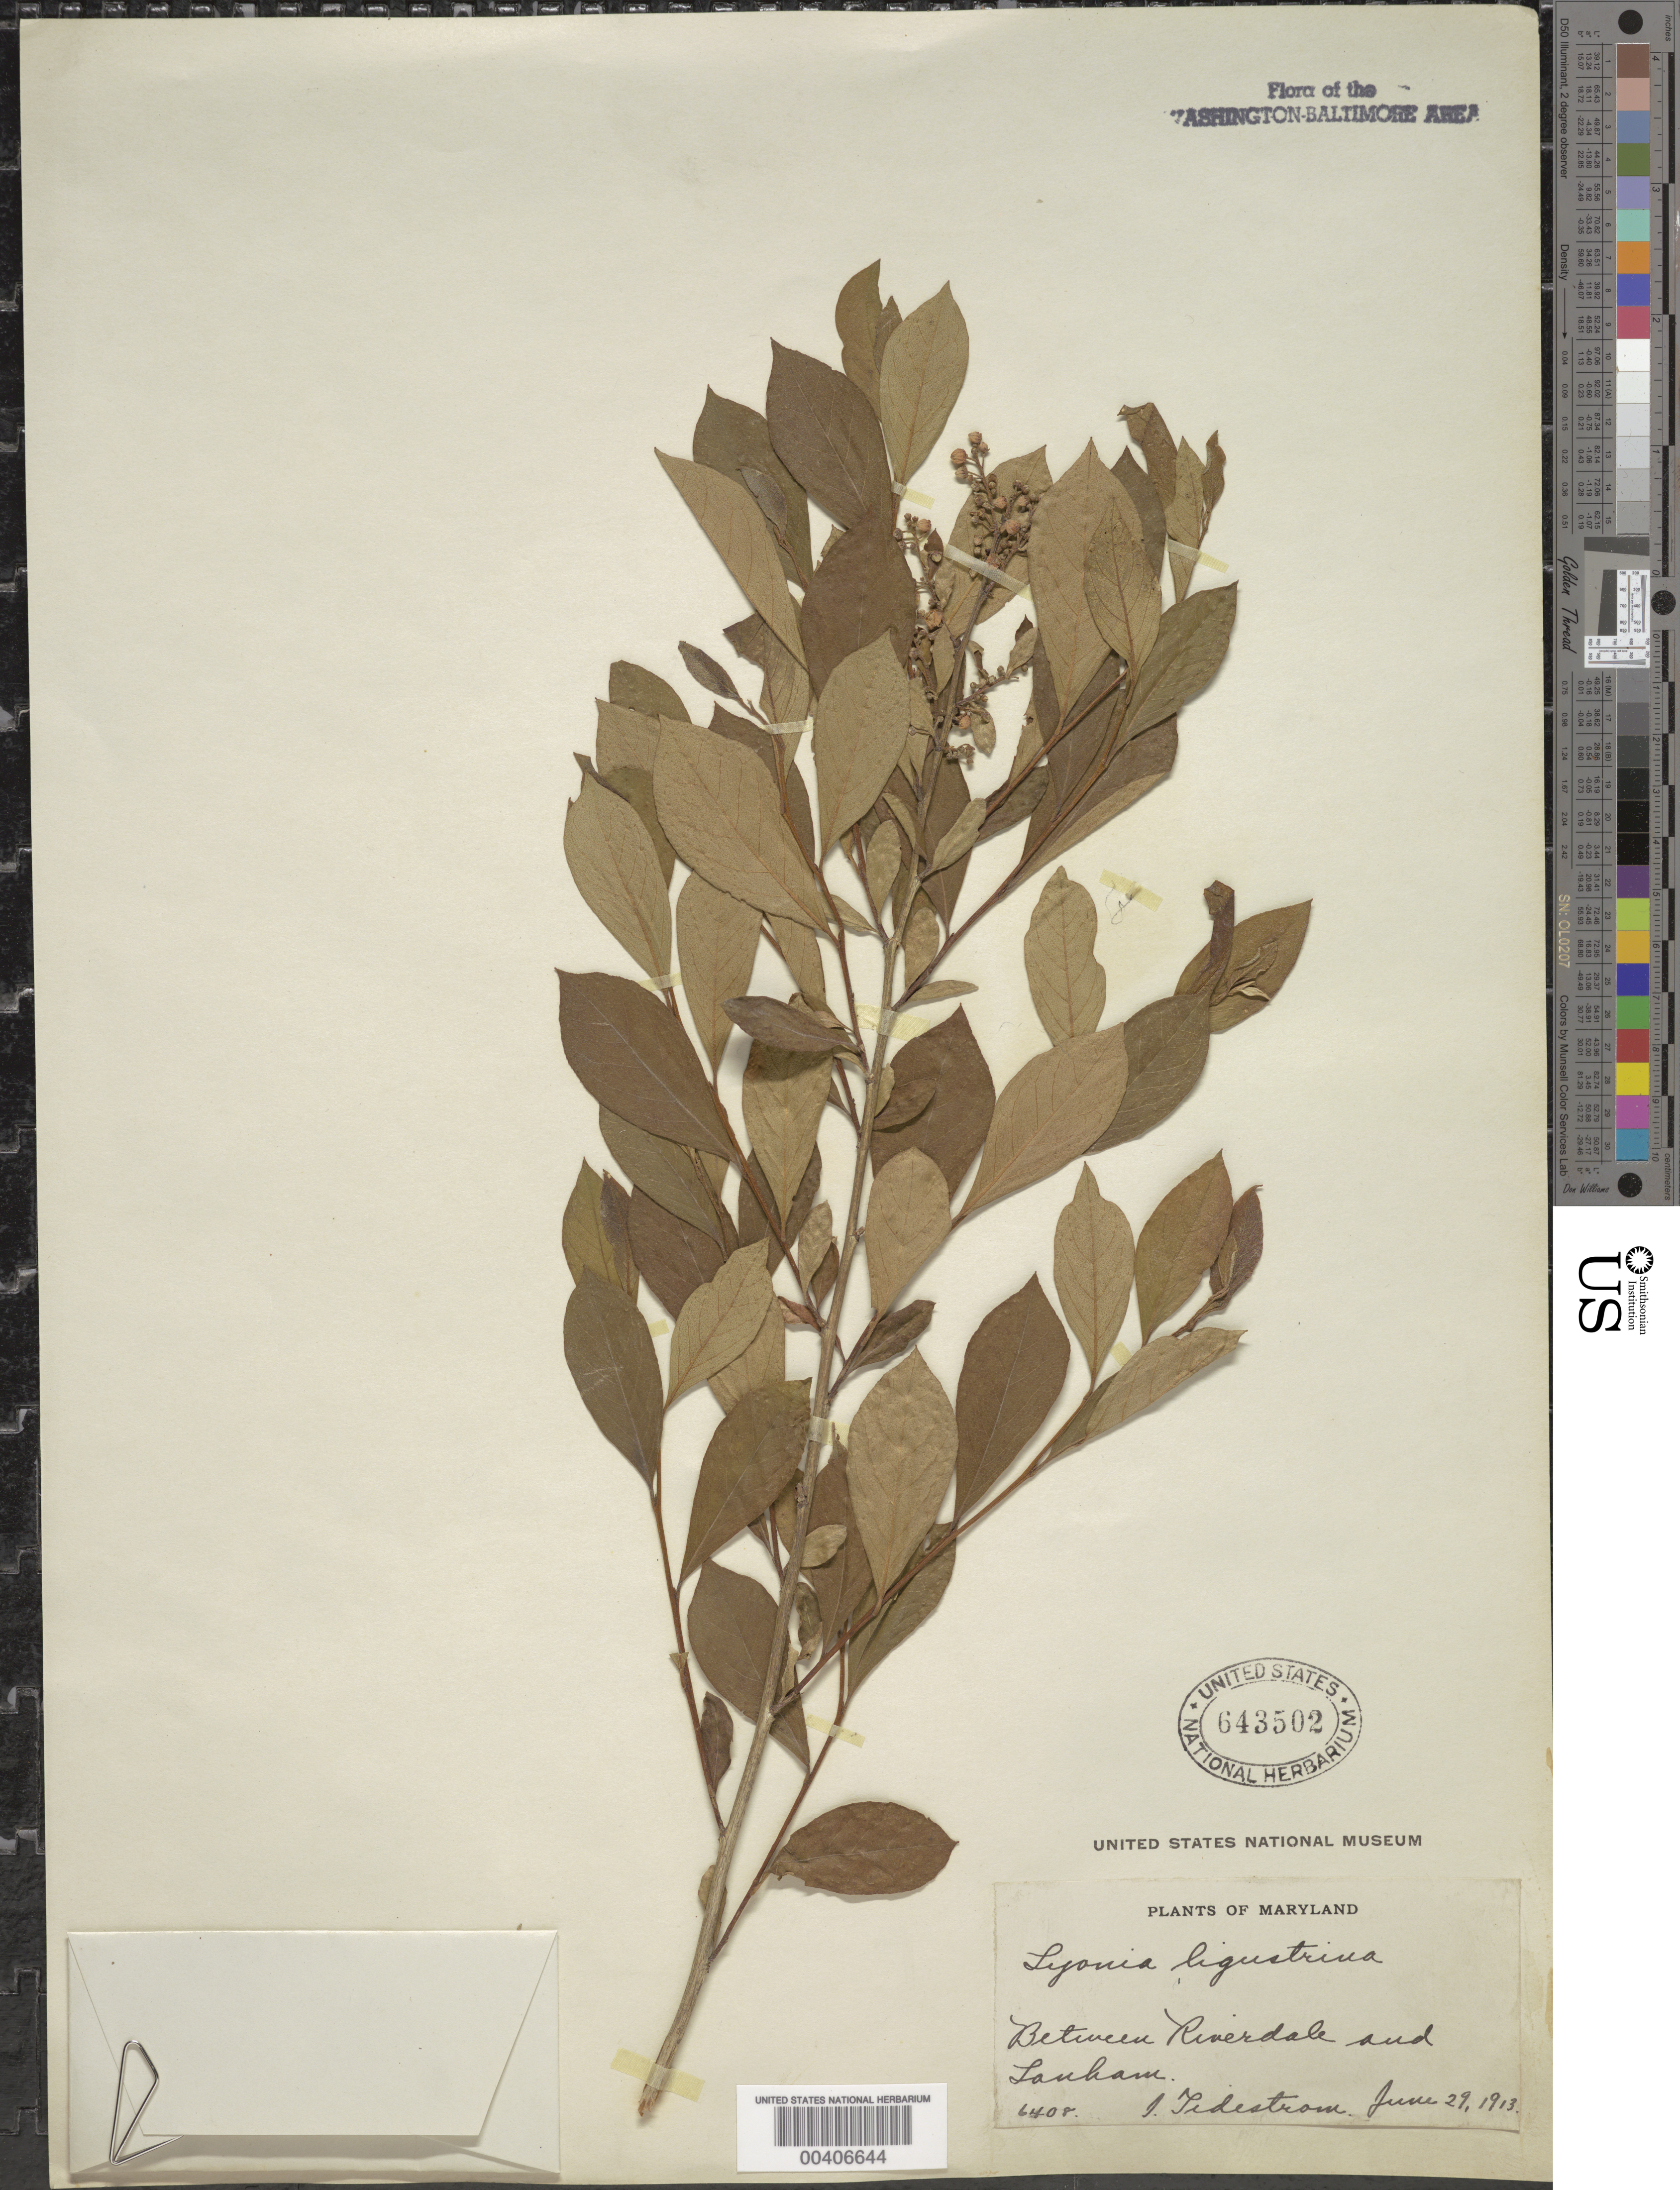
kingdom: Plantae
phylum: Tracheophyta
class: Magnoliopsida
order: Ericales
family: Ericaceae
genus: Lyonia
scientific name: Lyonia ligustrina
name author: (L.) DC.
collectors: I. F. Tidestrom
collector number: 6408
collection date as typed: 29 Jun 1913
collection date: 1913-06-29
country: United States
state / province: Maryland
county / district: Prince George's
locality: between Riverdale and Lanham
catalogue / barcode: US 643502